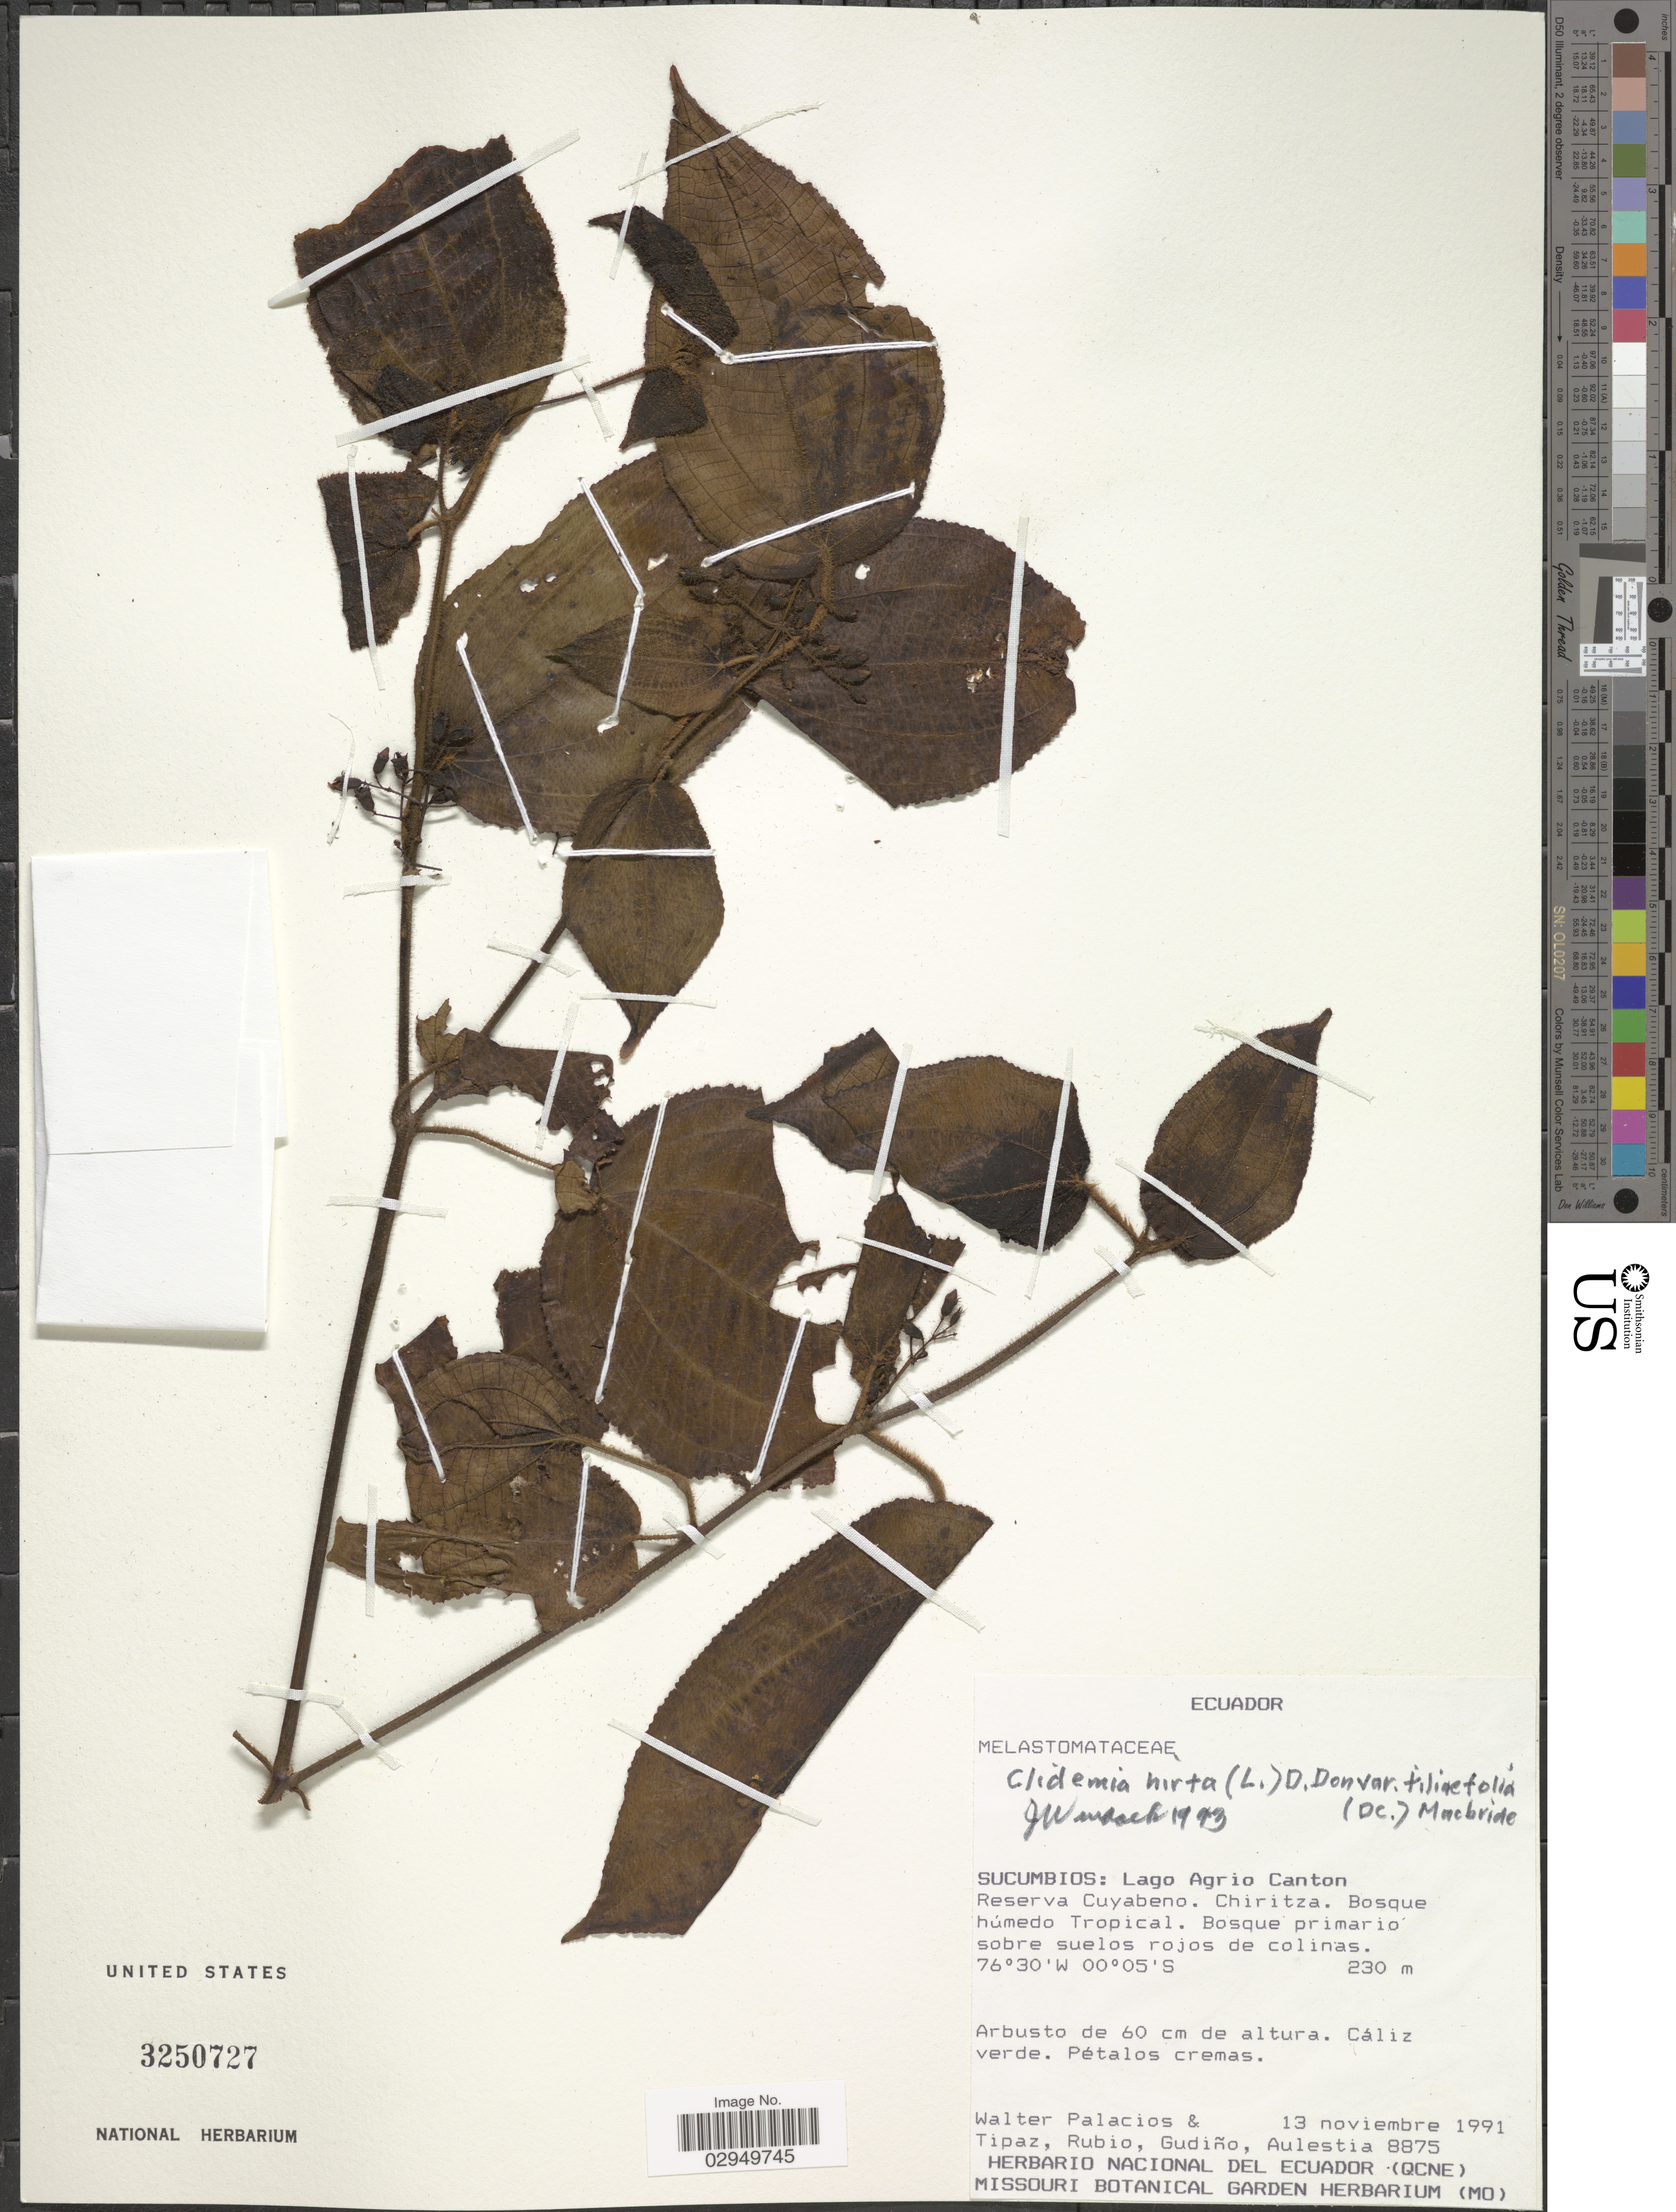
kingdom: Plantae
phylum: Tracheophyta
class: Magnoliopsida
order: Myrtales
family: Melastomataceae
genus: Clidemia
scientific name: Clidemia hirta var. tiliifolia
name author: (DC.) J.F. Macbr.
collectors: W. Palacios, -. Tipaz, -. Rubio, -. Gudiño & -. Aulestia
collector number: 8875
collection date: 1991-11-13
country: Ecuador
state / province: Sucumbíos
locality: Lago Agrio Canton Reserva Cuyabeno. Chiritza.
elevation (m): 230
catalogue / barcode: US 3250727